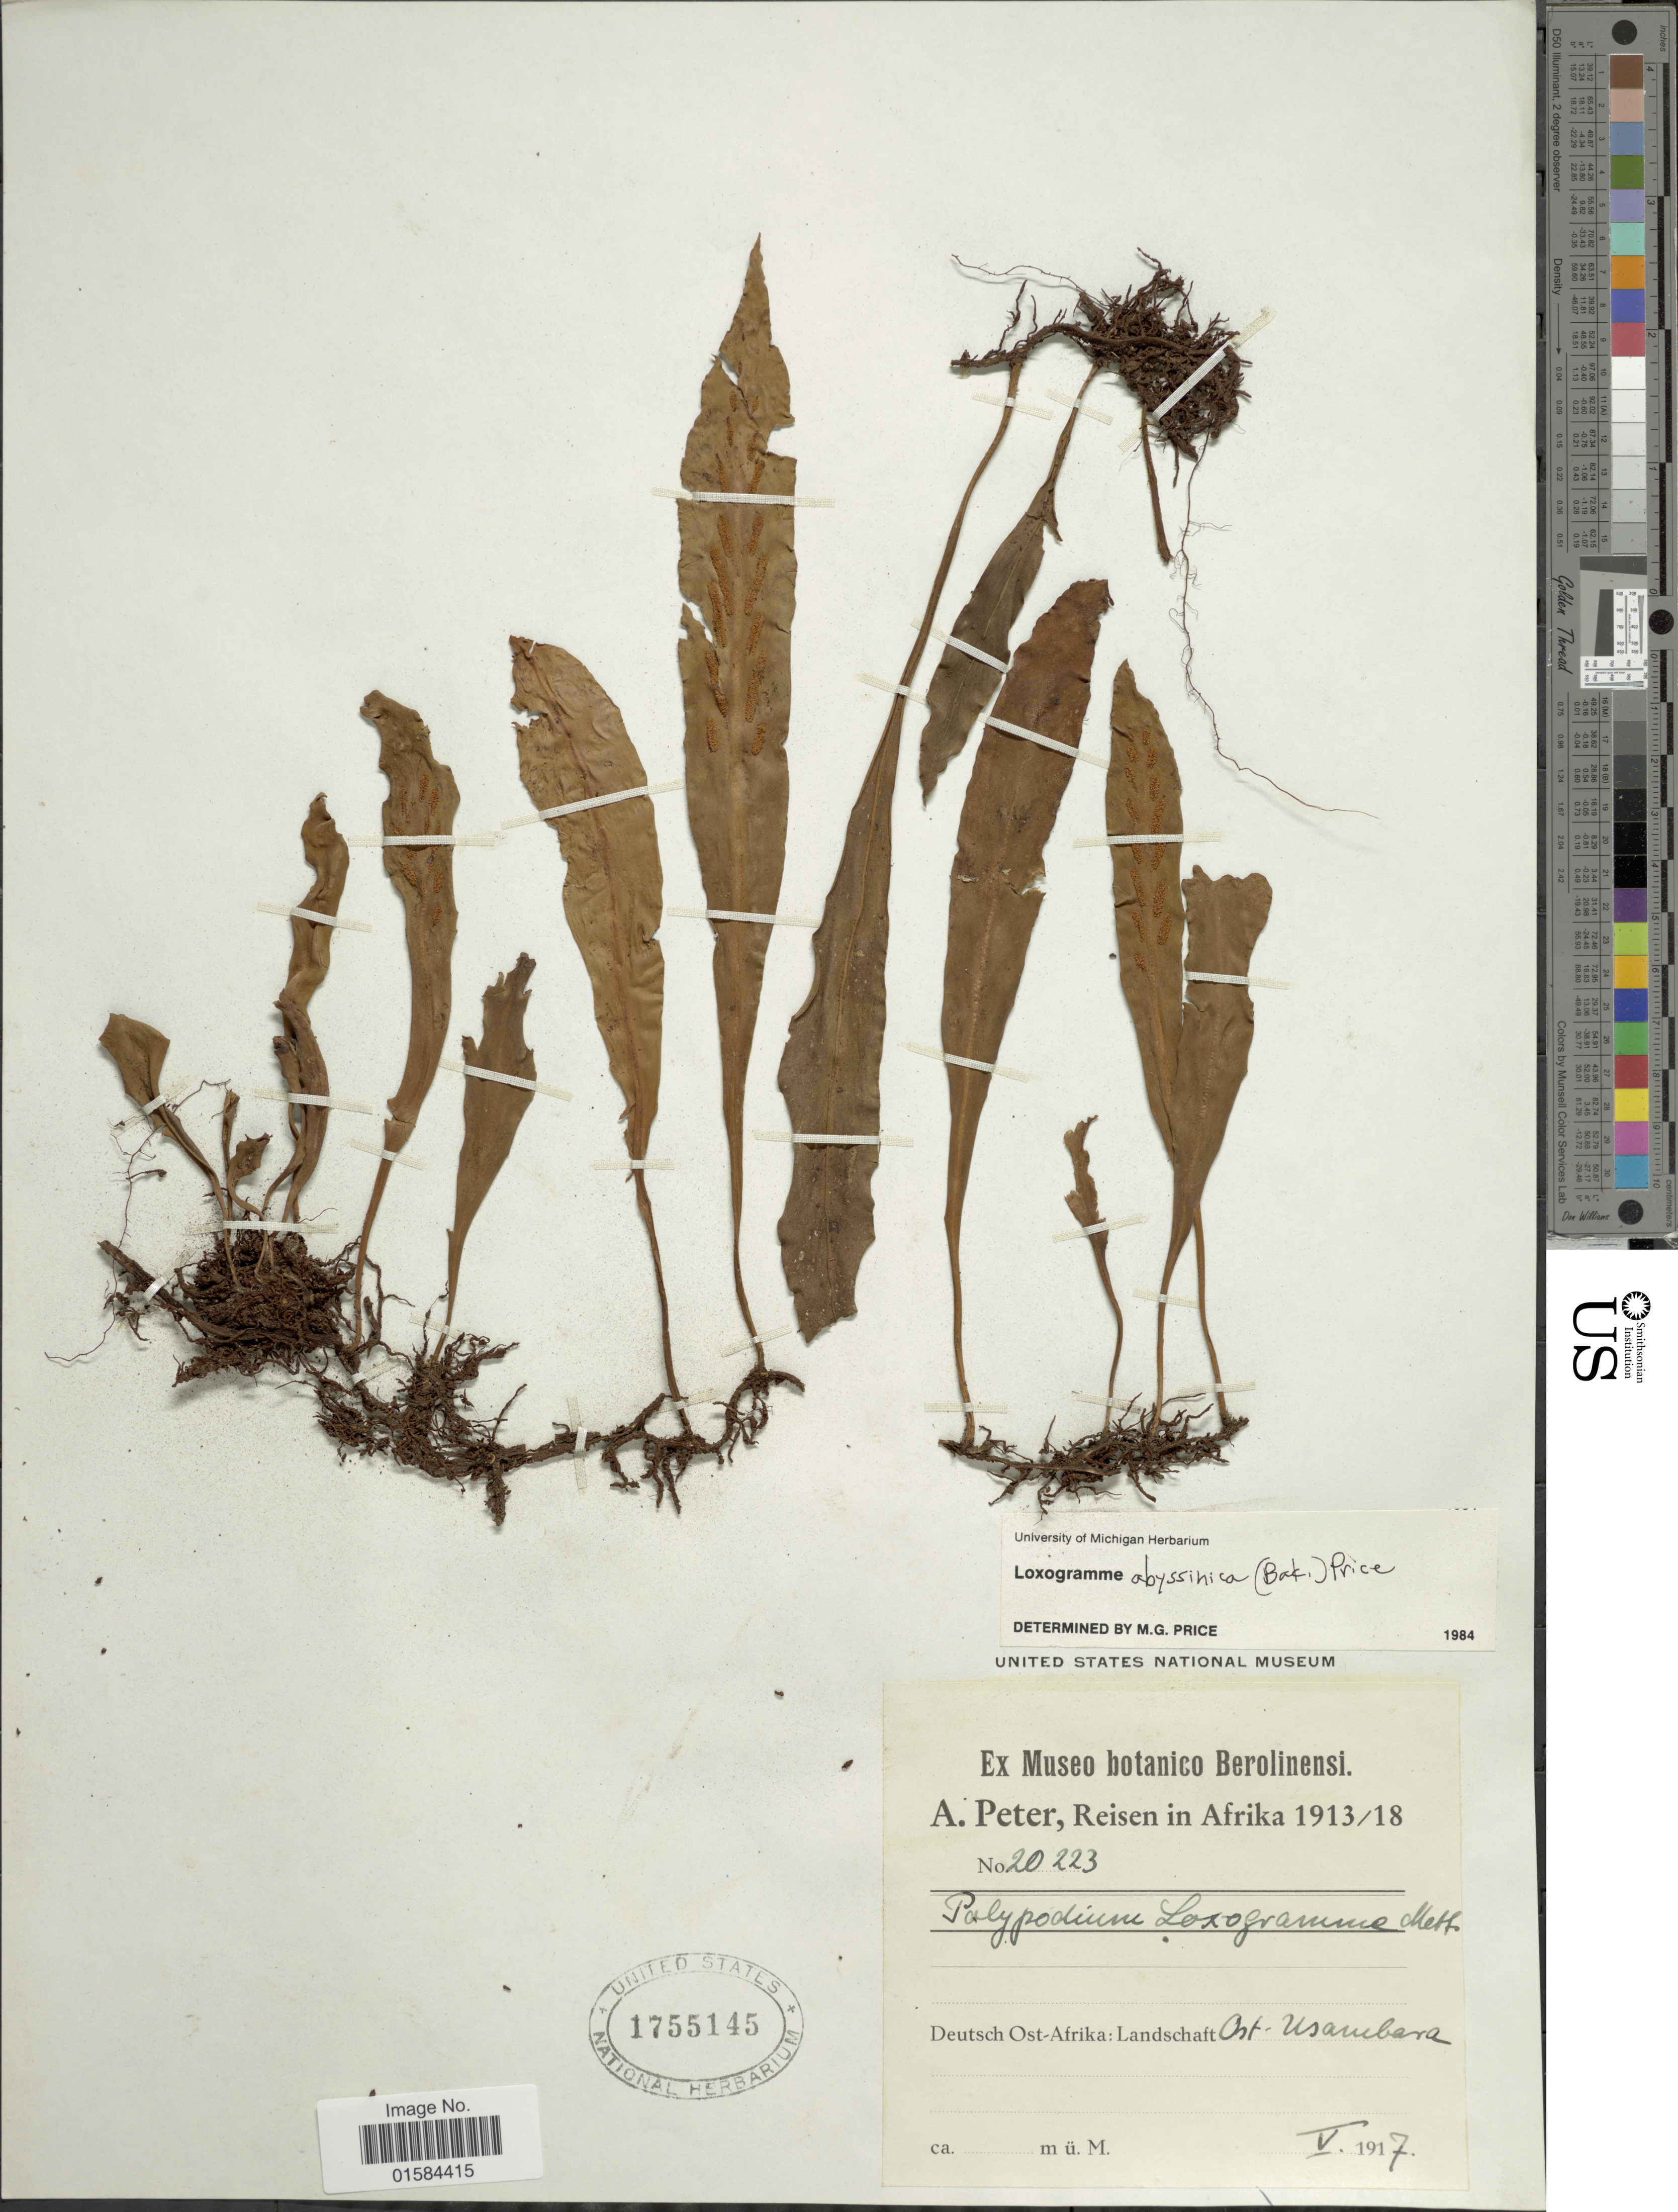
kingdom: Plantae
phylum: Tracheophyta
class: Polypodiopsida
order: Polypodiales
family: Polypodiaceae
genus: Loxogramme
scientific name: Loxogramme abyssinica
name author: (Baker) Price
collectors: A. Peter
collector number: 20223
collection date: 1917-05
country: Tanzania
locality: Deutsch Ost-Afrika: Landschaft Ost-Usambara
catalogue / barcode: US 1755145